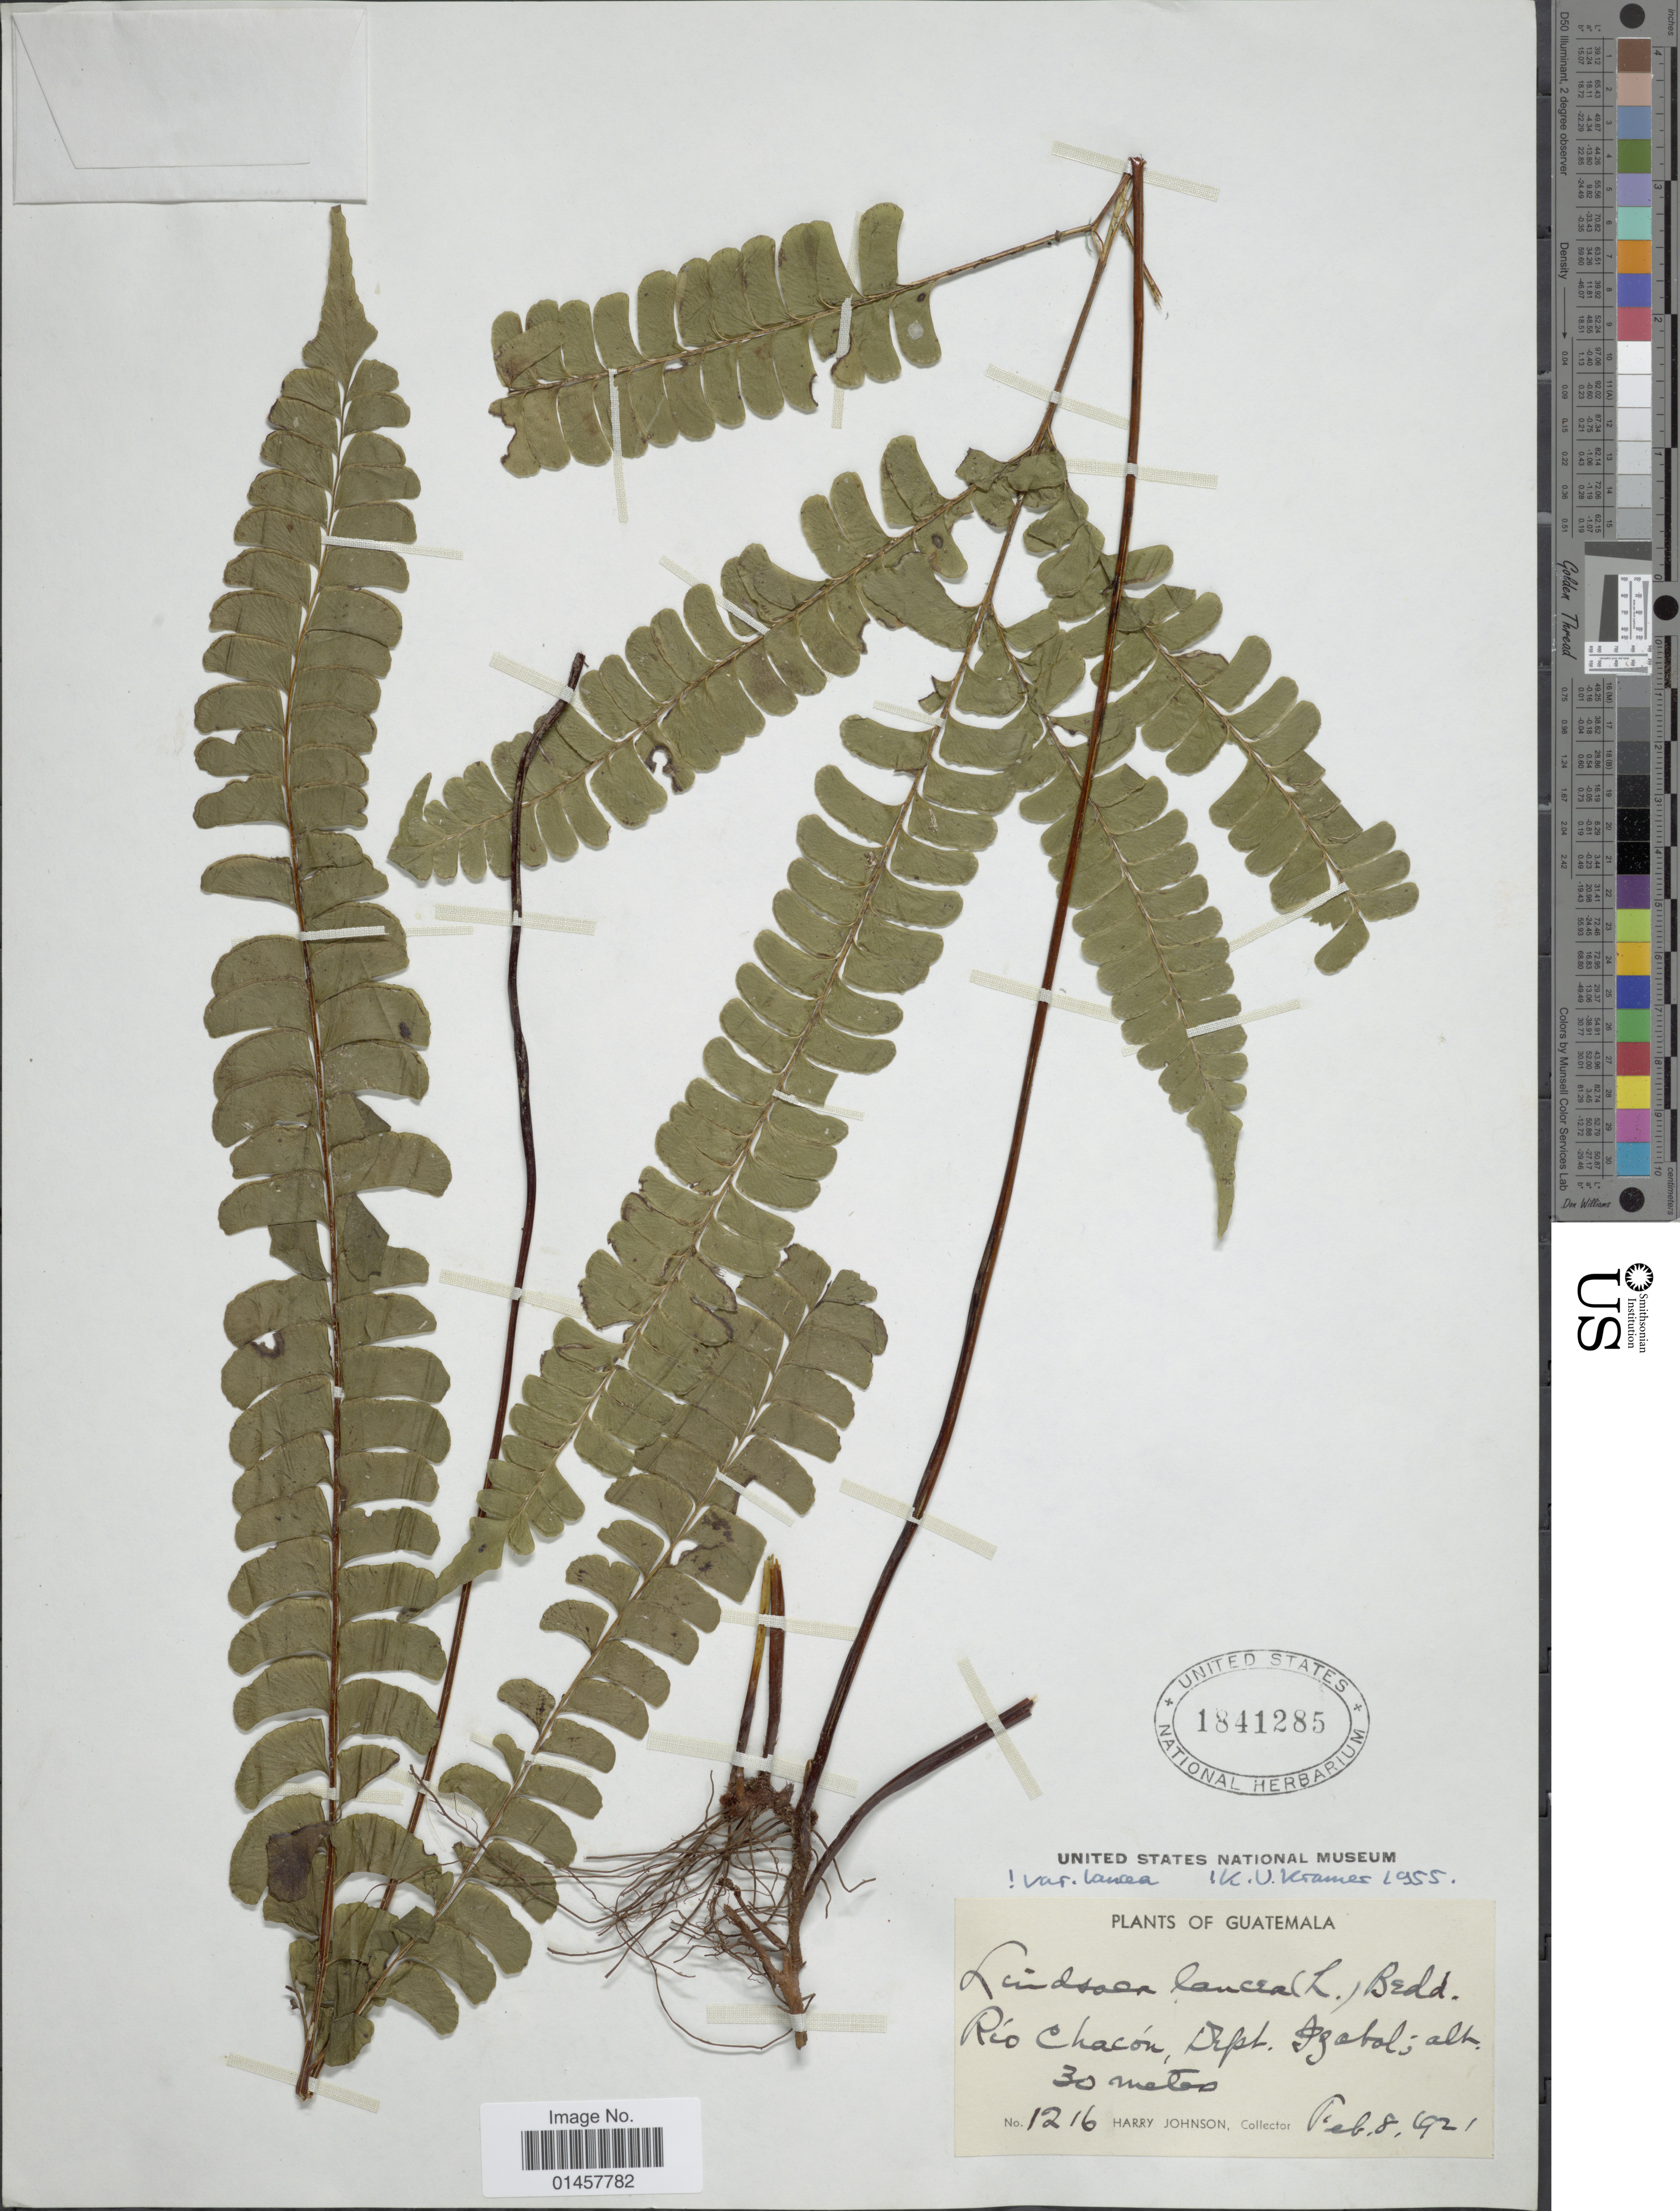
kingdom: Plantae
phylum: Tracheophyta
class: Polypodiopsida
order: Polypodiales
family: Lindsaeaceae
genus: Lindsaea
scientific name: Lindsaea lancea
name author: (L.) Bedd.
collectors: H. Johnson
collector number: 1216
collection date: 1921-02-08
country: Guatemala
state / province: Izabal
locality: Rio Chacón, Dept. Izabal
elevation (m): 30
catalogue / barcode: US 1841285